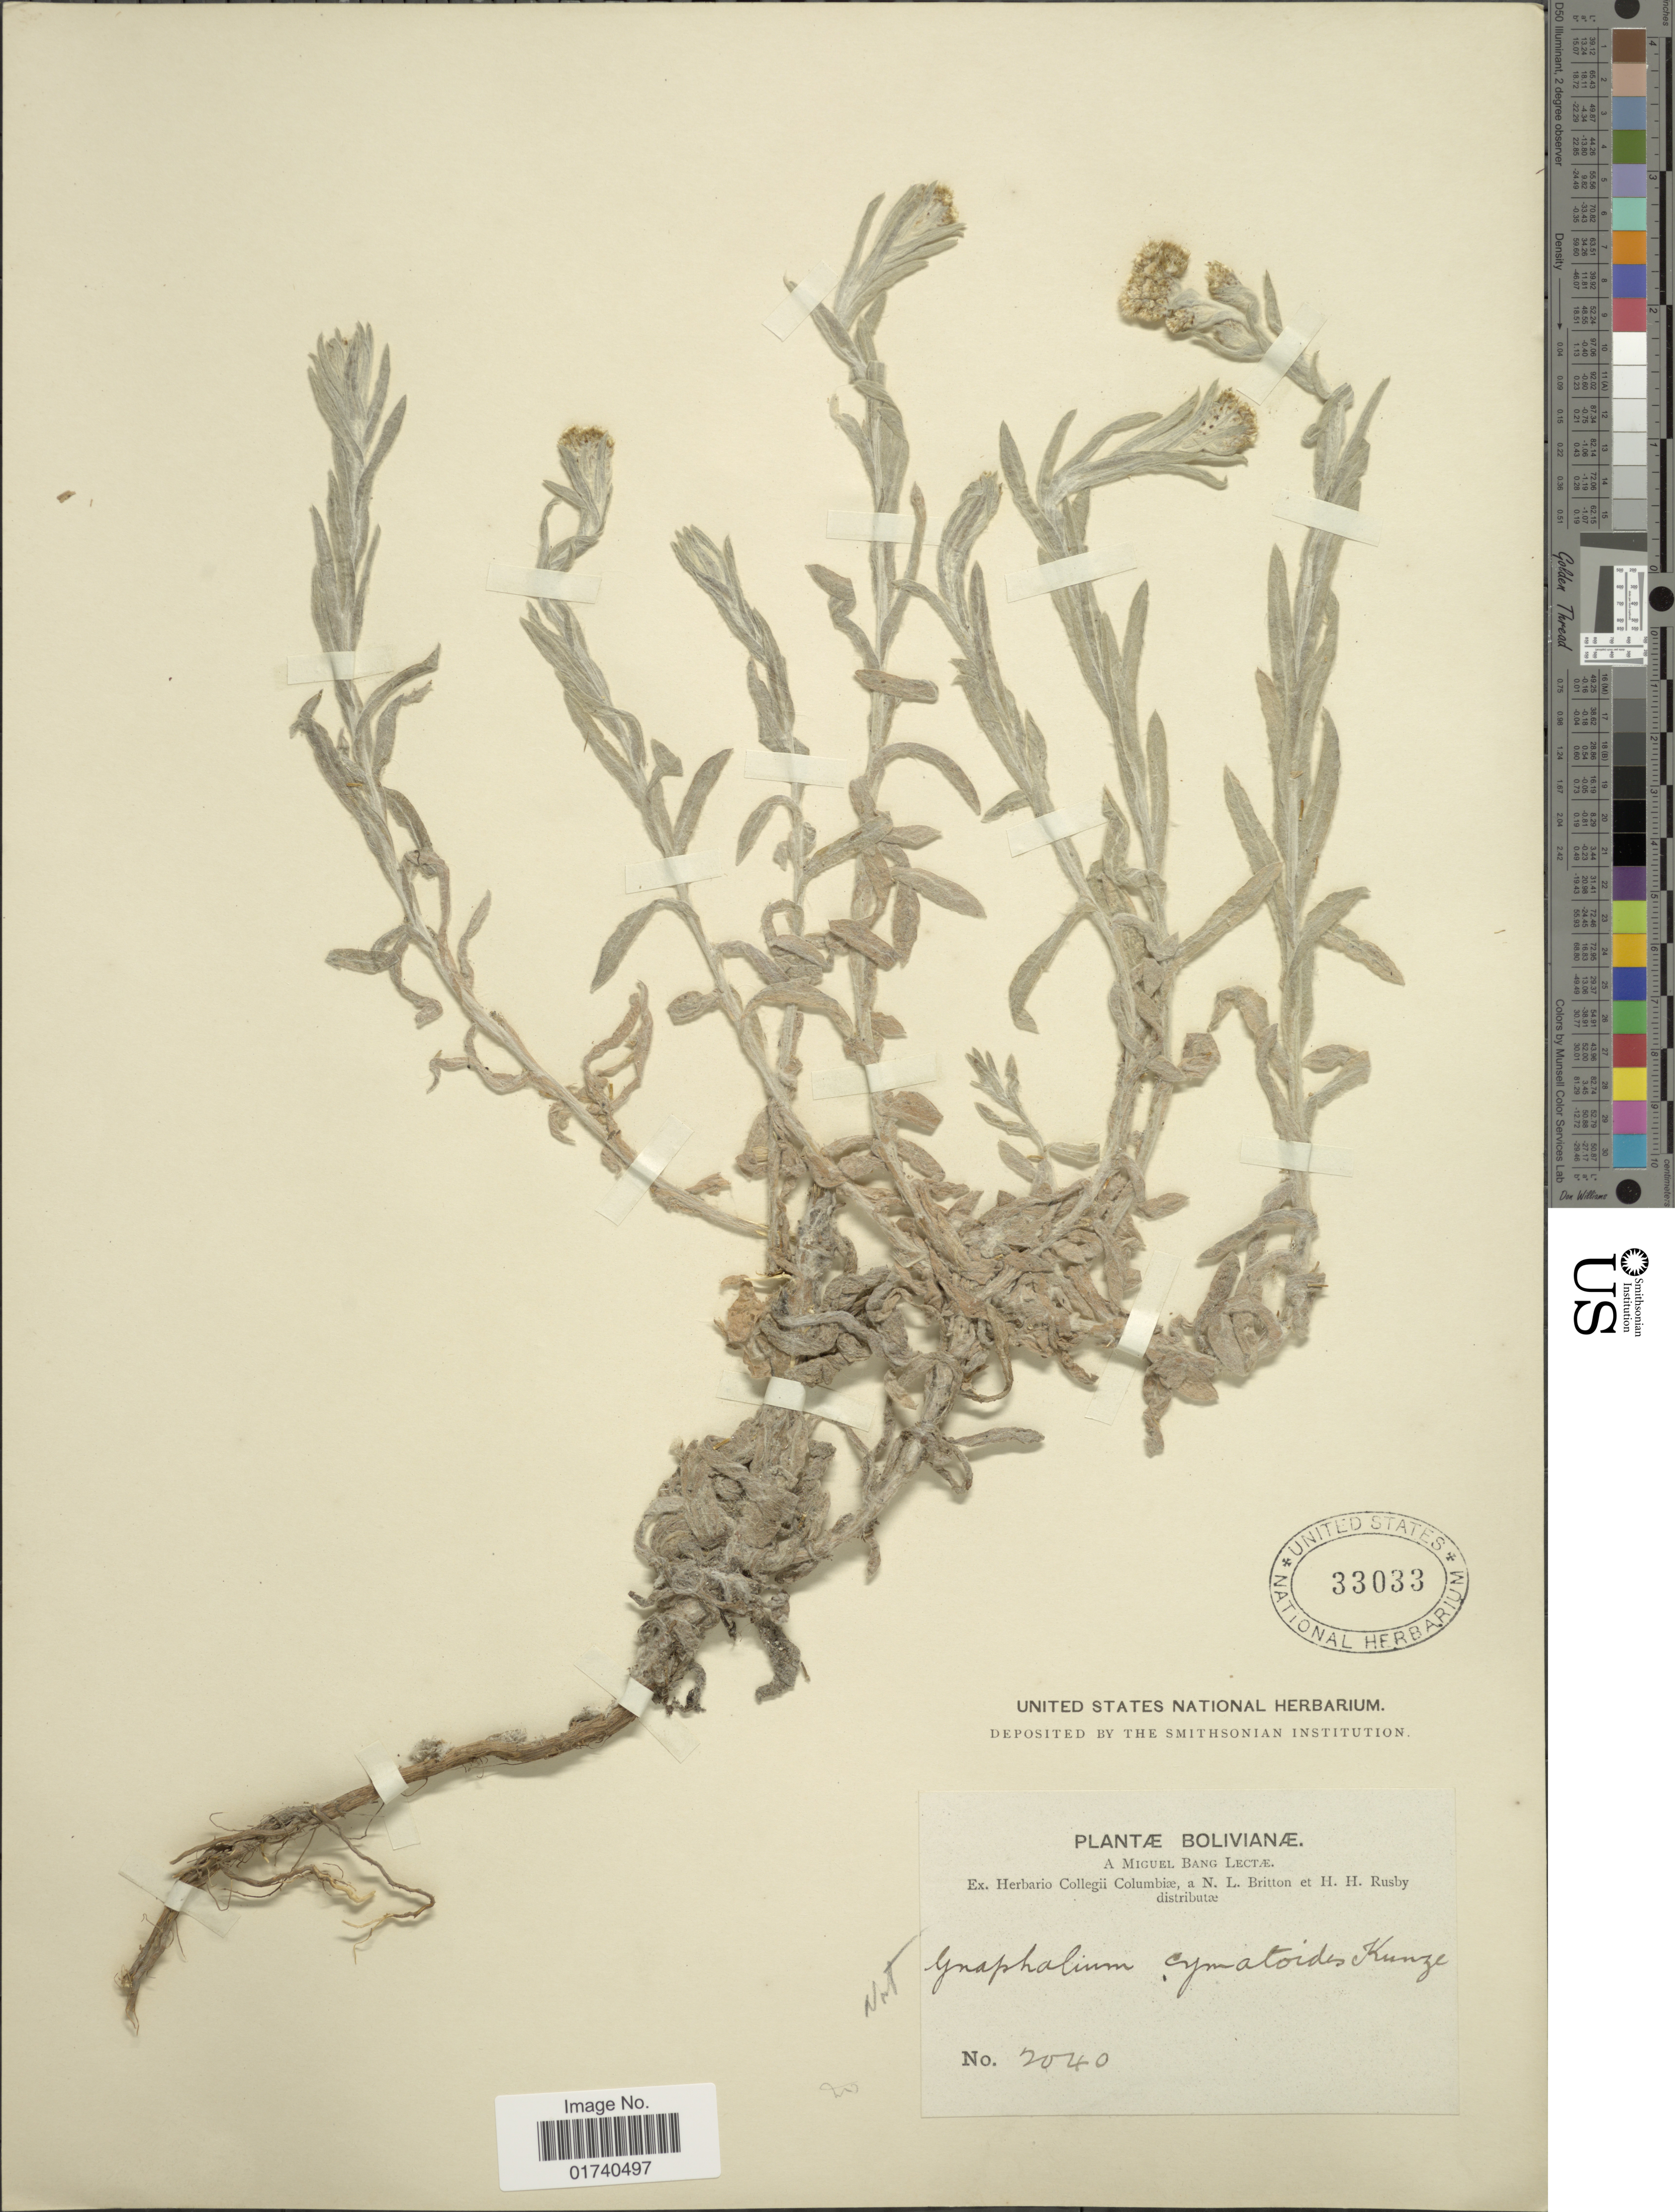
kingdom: Plantae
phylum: Tracheophyta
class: Magnoliopsida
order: Asterales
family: Asteraceae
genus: Pseudognaphalium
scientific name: Pseudognaphalium cymatoides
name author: (Kunze ex DC.) Anderb.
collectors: M. Bang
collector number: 2040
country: Bolivia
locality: Bolivianae.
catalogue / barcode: US 33033